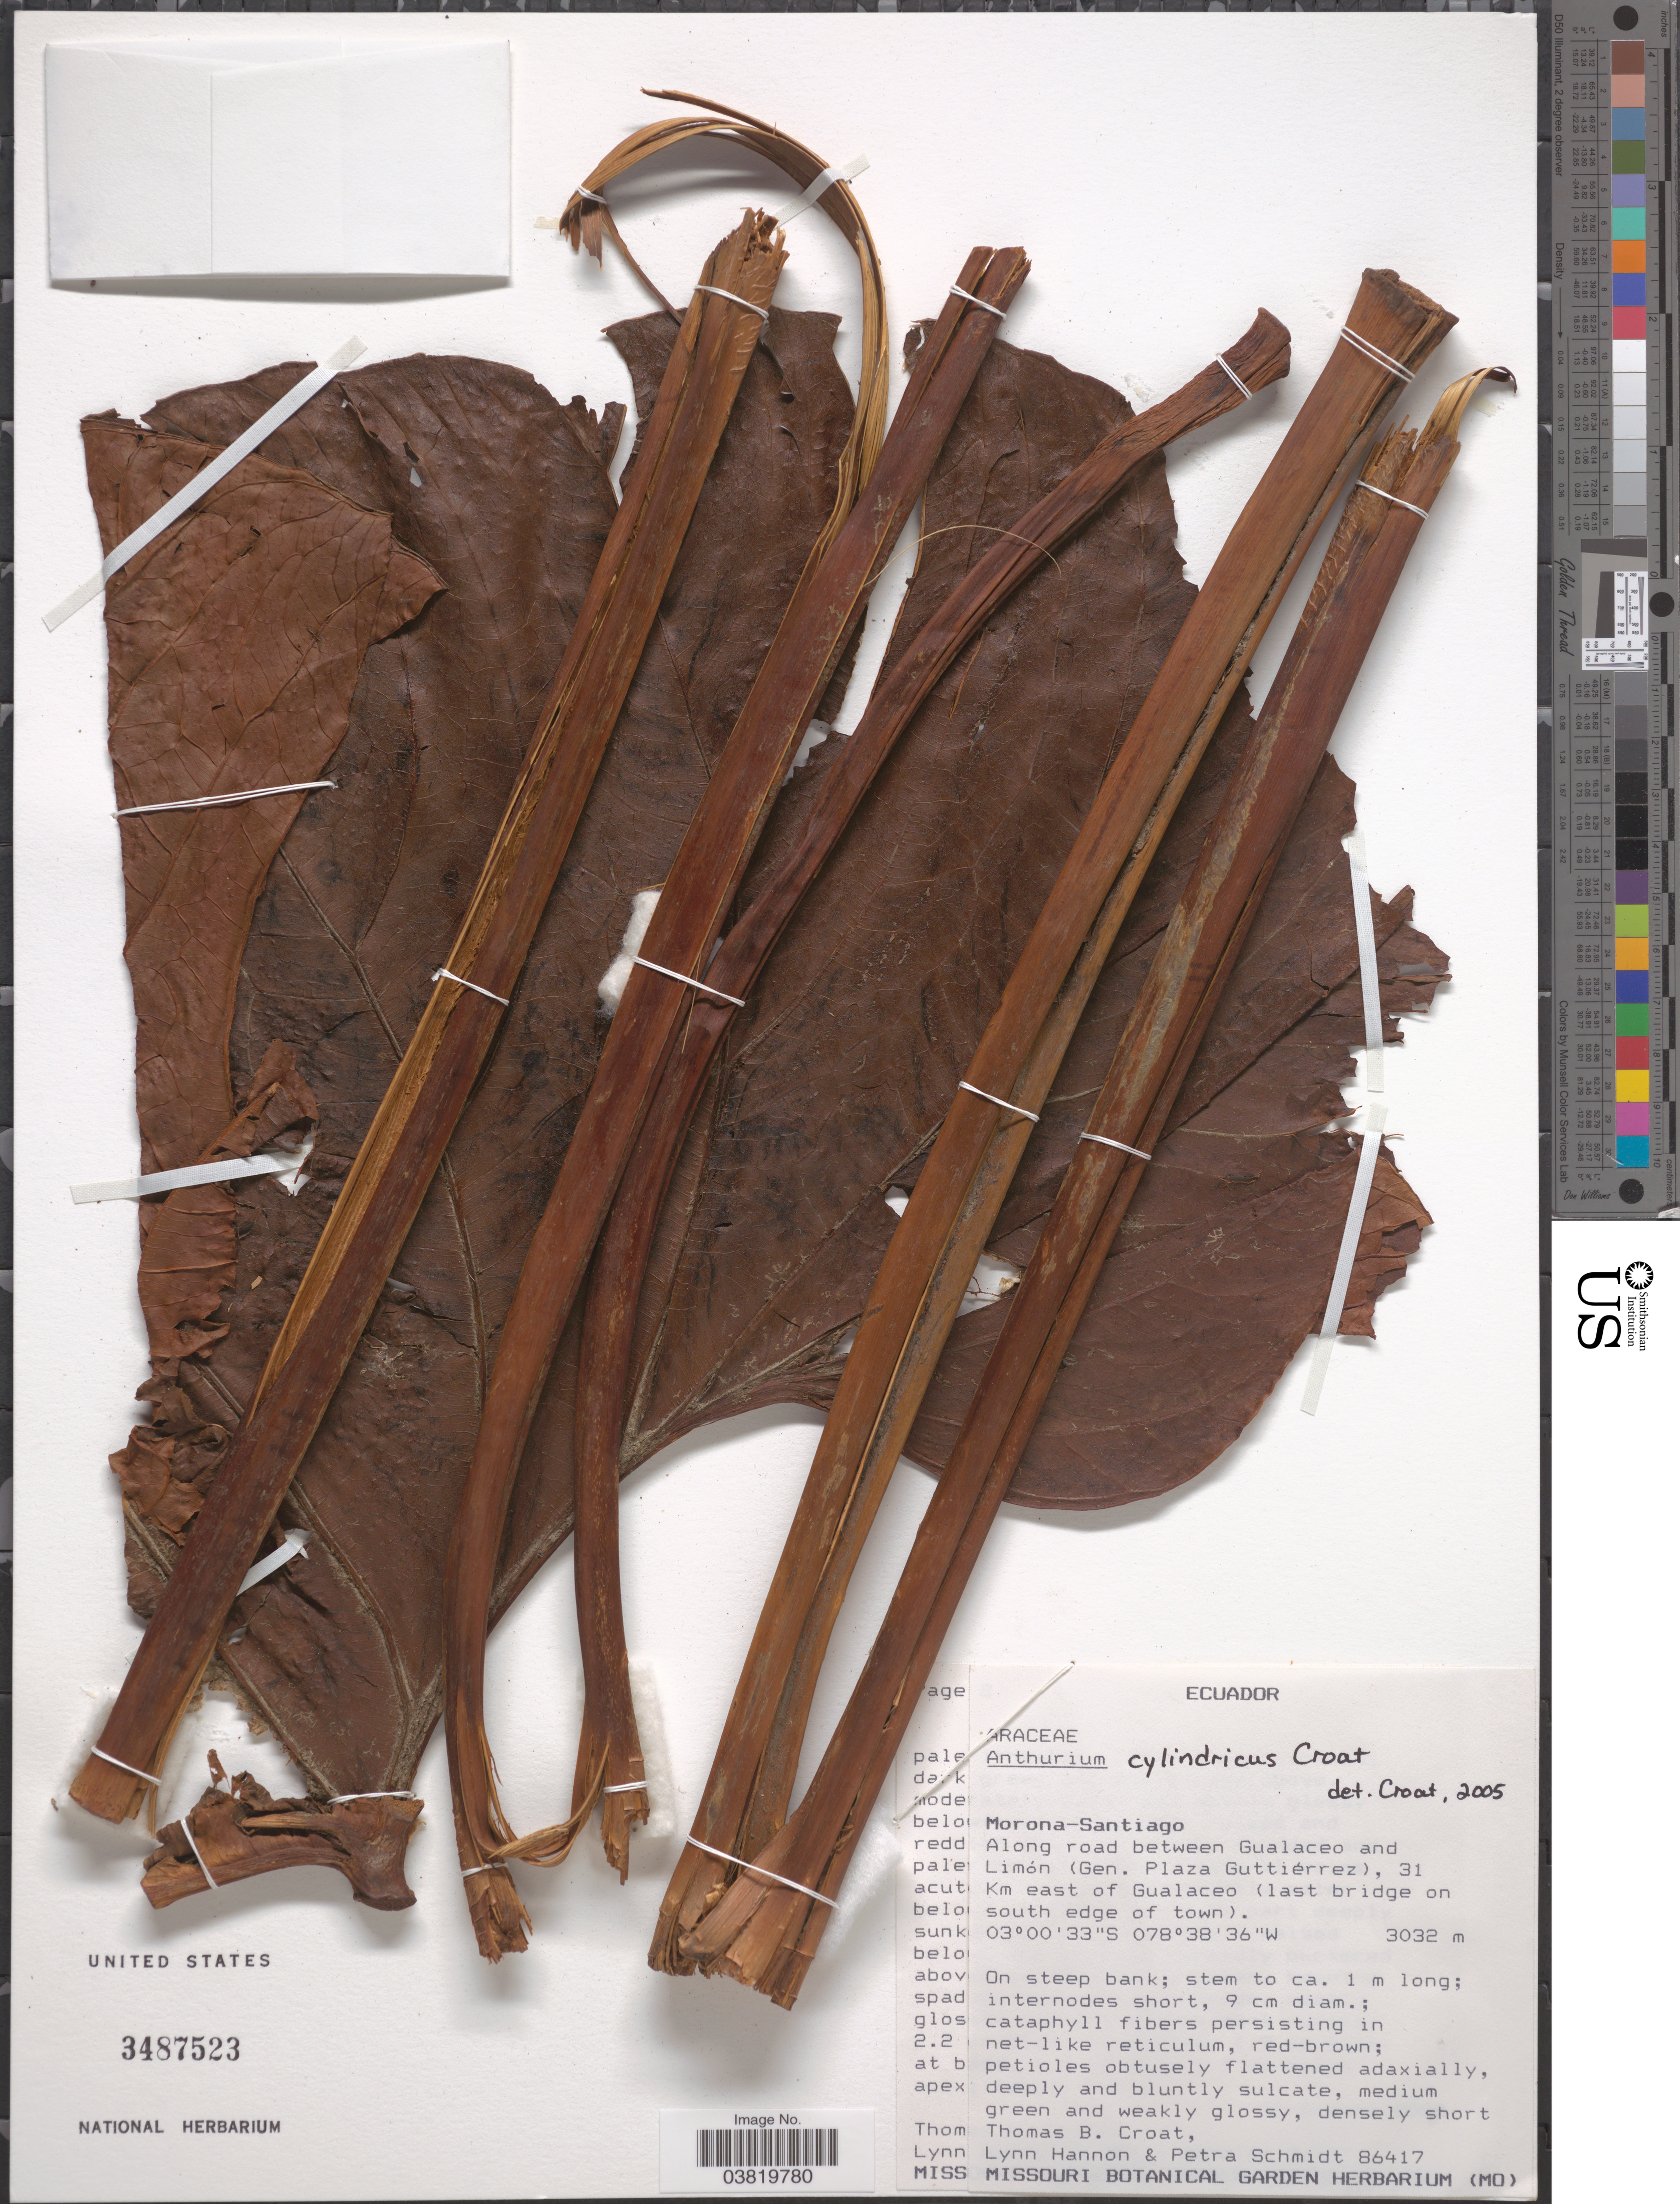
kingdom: Plantae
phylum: Tracheophyta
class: Liliopsida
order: Alismatales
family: Araceae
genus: Anthurium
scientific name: Anthurium cylindricum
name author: Croat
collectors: T. B. Croat, L. Hannon & P. Schmidt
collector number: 86417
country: Ecuador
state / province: Morona-Santiago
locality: Along road between Gualaceo and Limón (Gen. Plaza Guttiérrez), 31 Km east of Gualaceo (last bridge on south edge of town).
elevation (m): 3032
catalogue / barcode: US 3487523